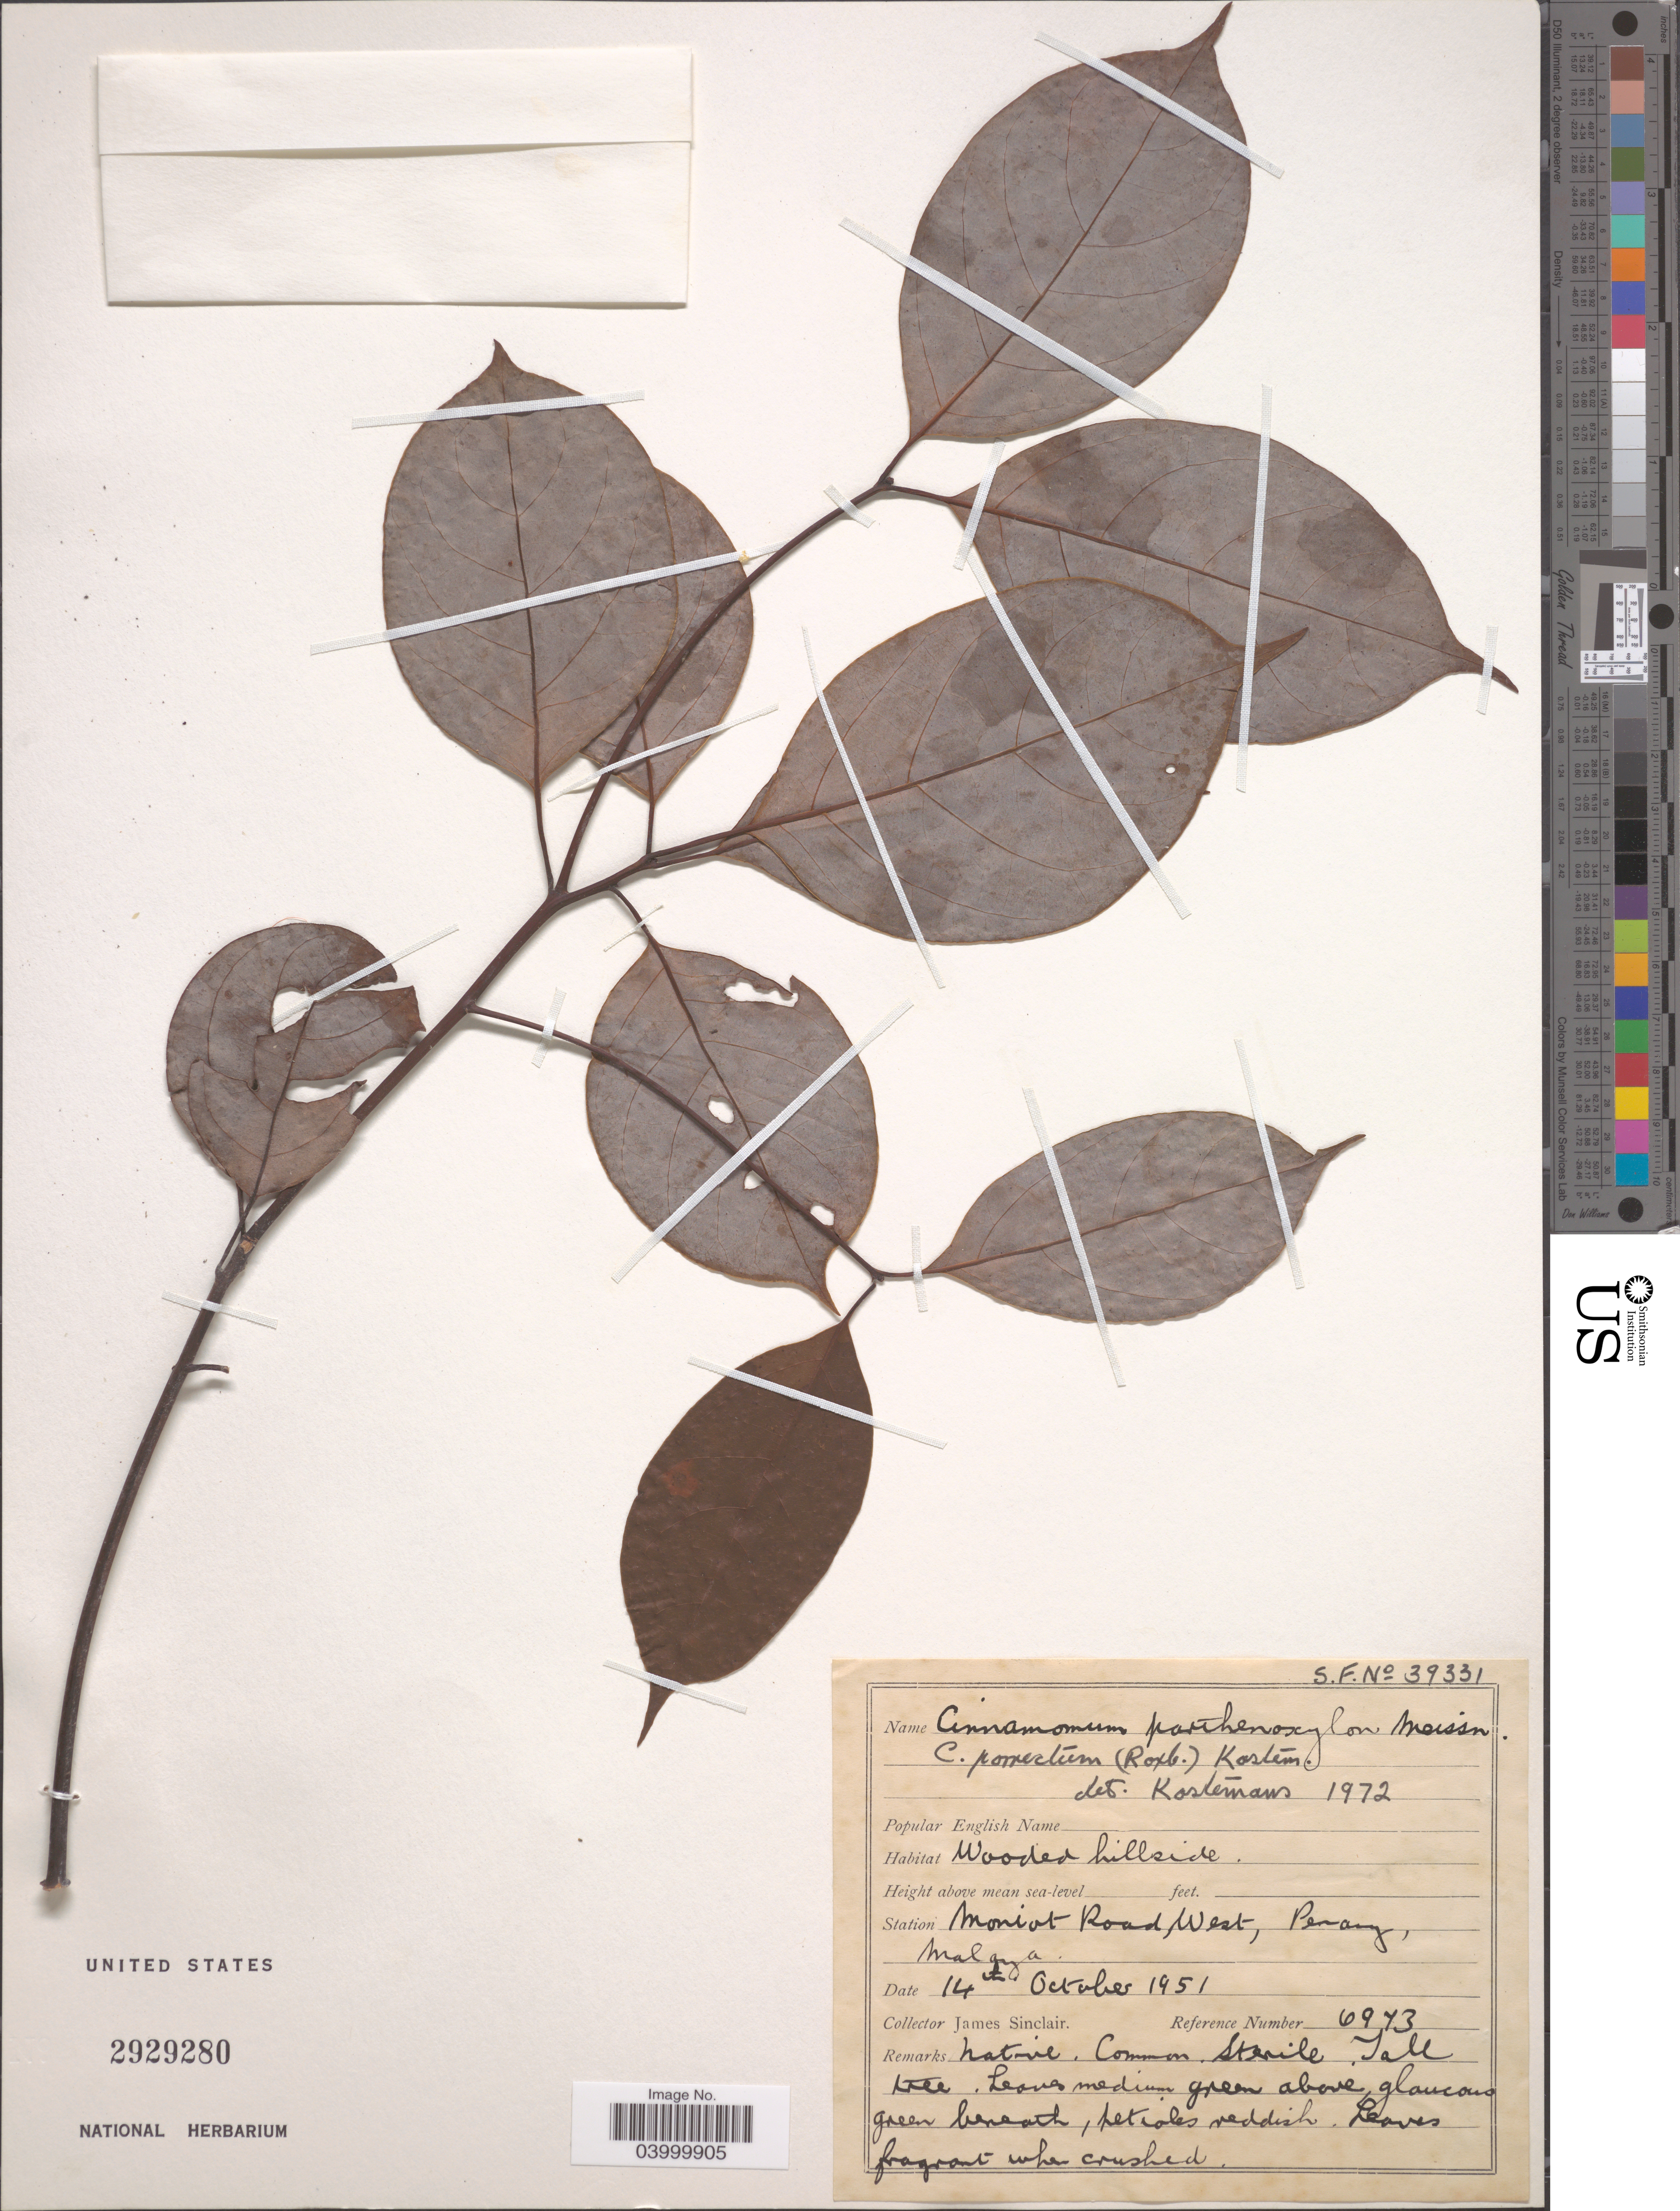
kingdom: Plantae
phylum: Tracheophyta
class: Magnoliopsida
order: Laurales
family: Lauraceae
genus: Cinnamomum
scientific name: Cinnamomum parthenoxylon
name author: (Jack) Meisn.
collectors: J. Sinclair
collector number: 6973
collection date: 1951-10-14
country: Malaysia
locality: Moniot Road West, Penang, Malaya.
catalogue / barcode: US 2929280